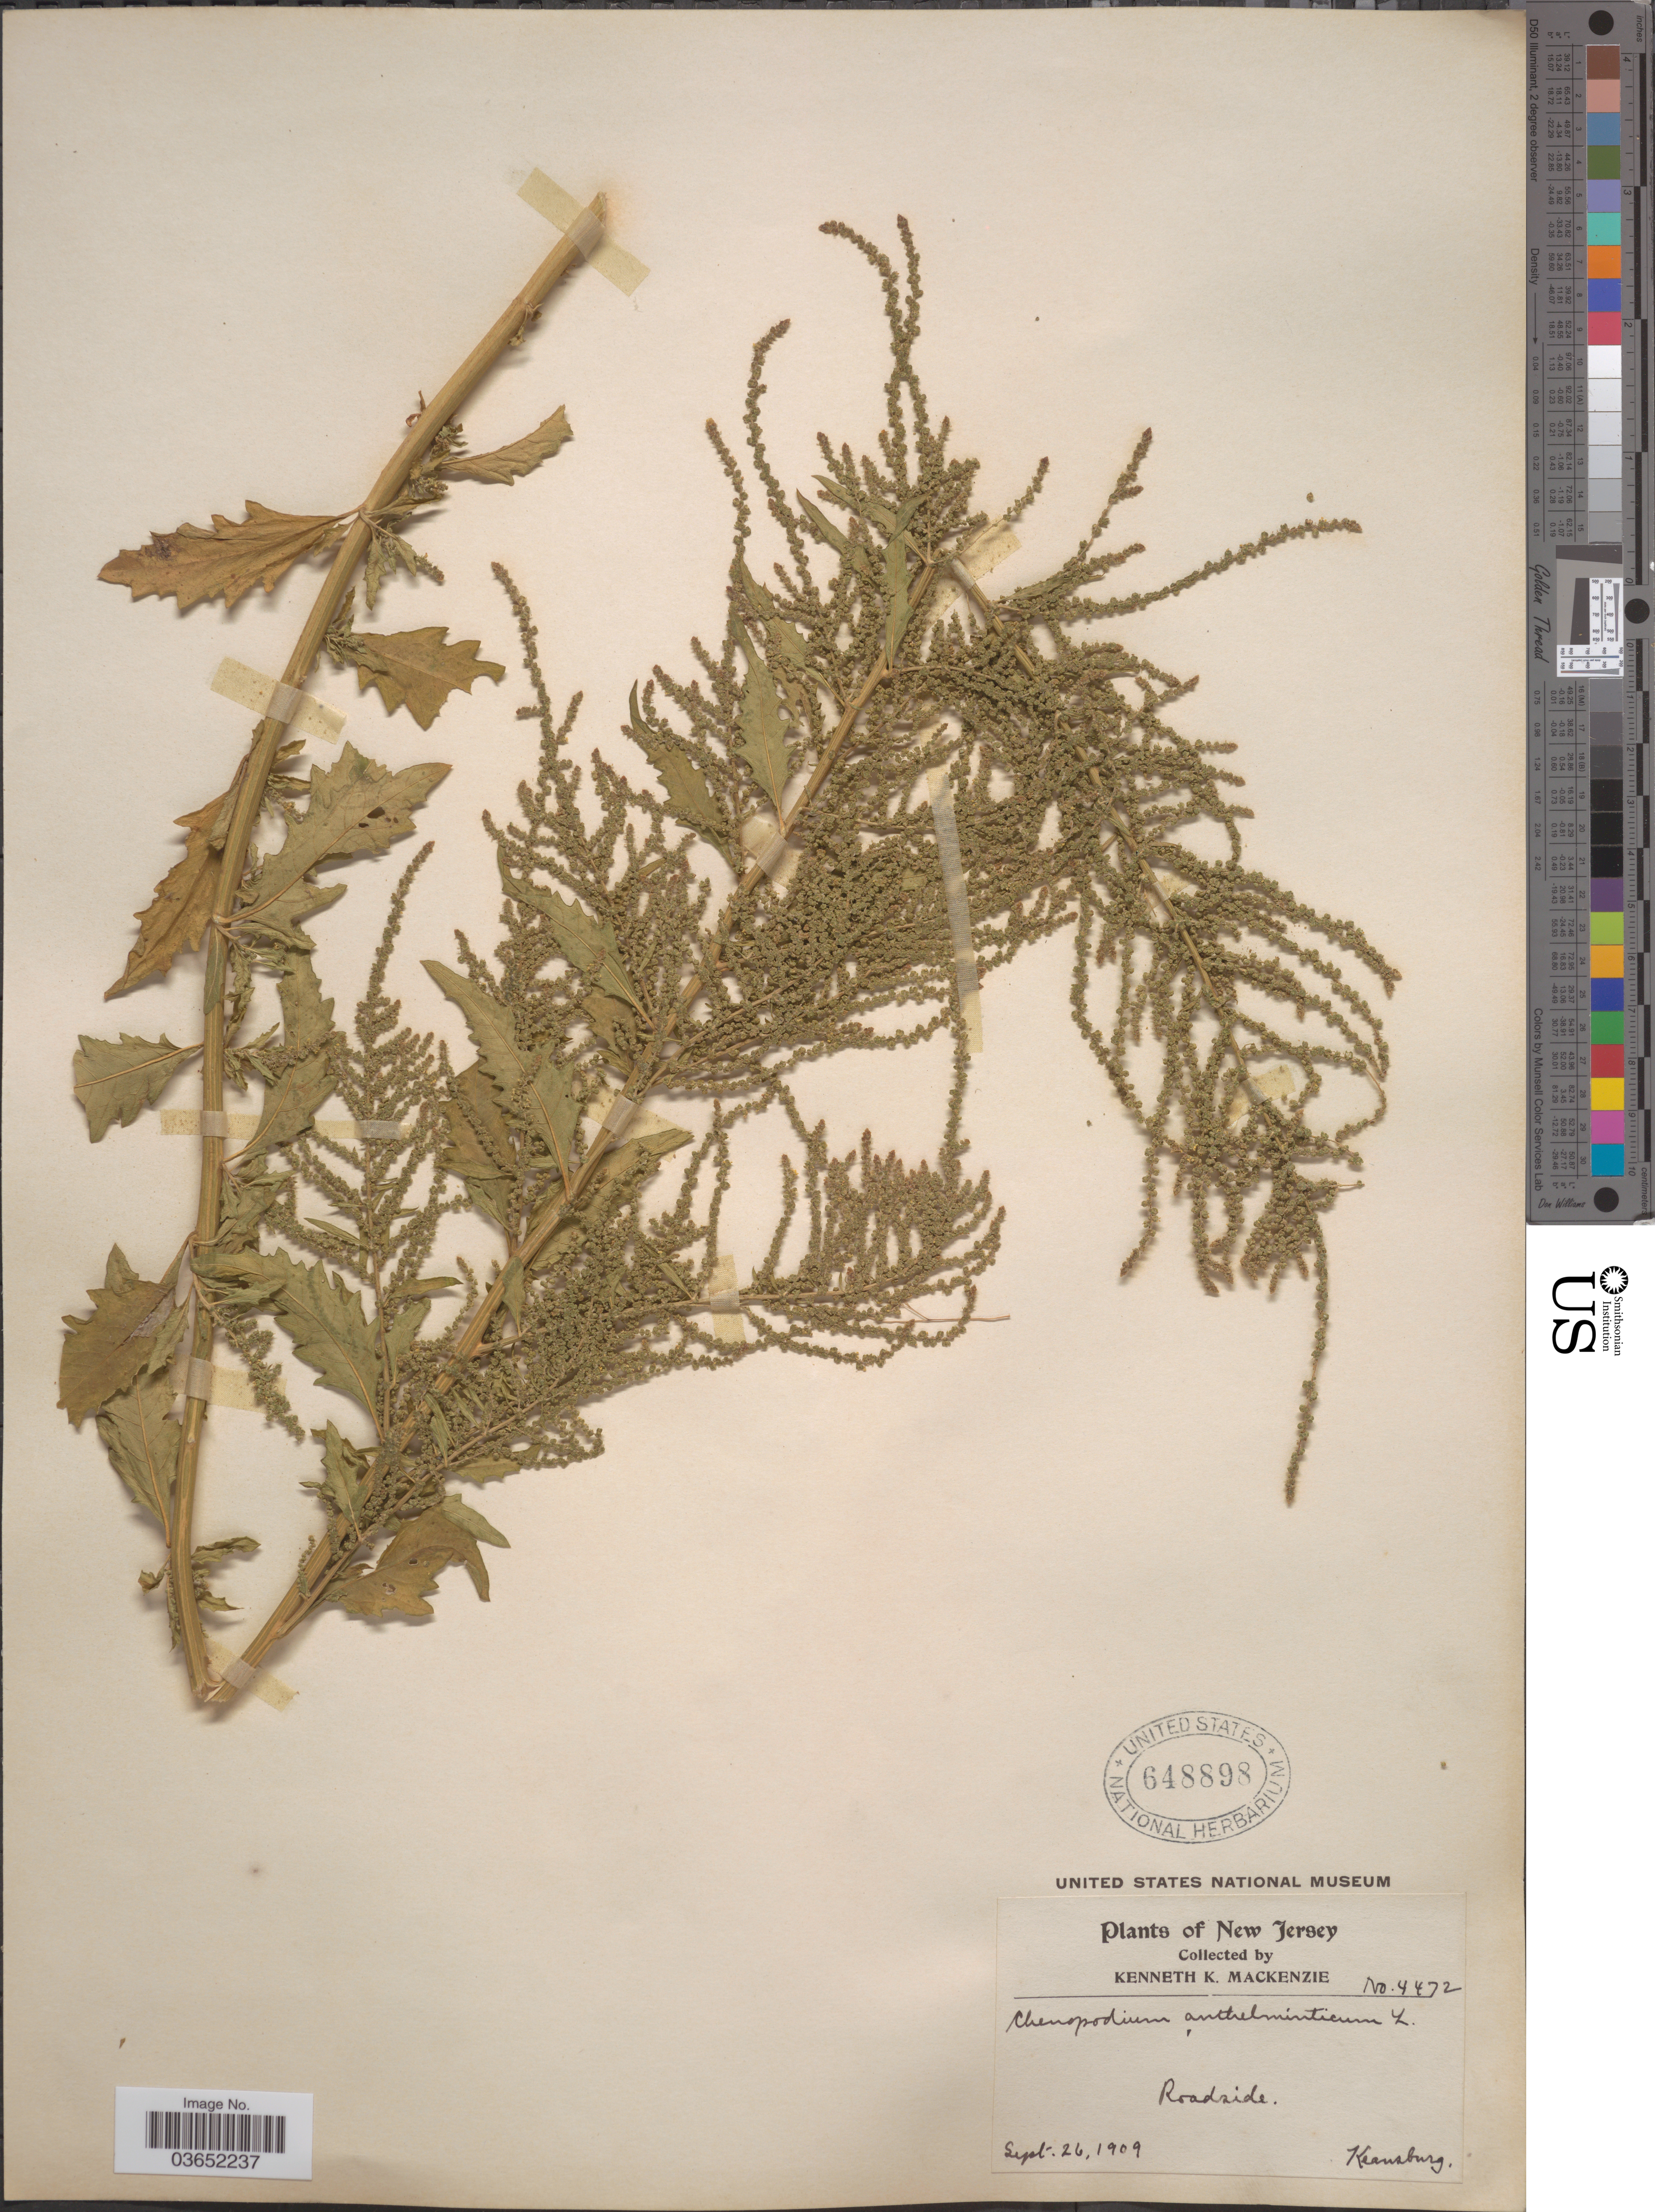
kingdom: Plantae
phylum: Tracheophyta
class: Magnoliopsida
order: Caryophyllales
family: Amaranthaceae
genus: Chenopodium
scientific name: Chenopodium ambrosioides var. anthelminticum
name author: (L.) A. Gray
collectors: K. K. Mackenzie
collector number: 4472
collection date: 1909-09-26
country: United States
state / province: New Jersey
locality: Roadside. Keansburg.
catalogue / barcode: US 648898